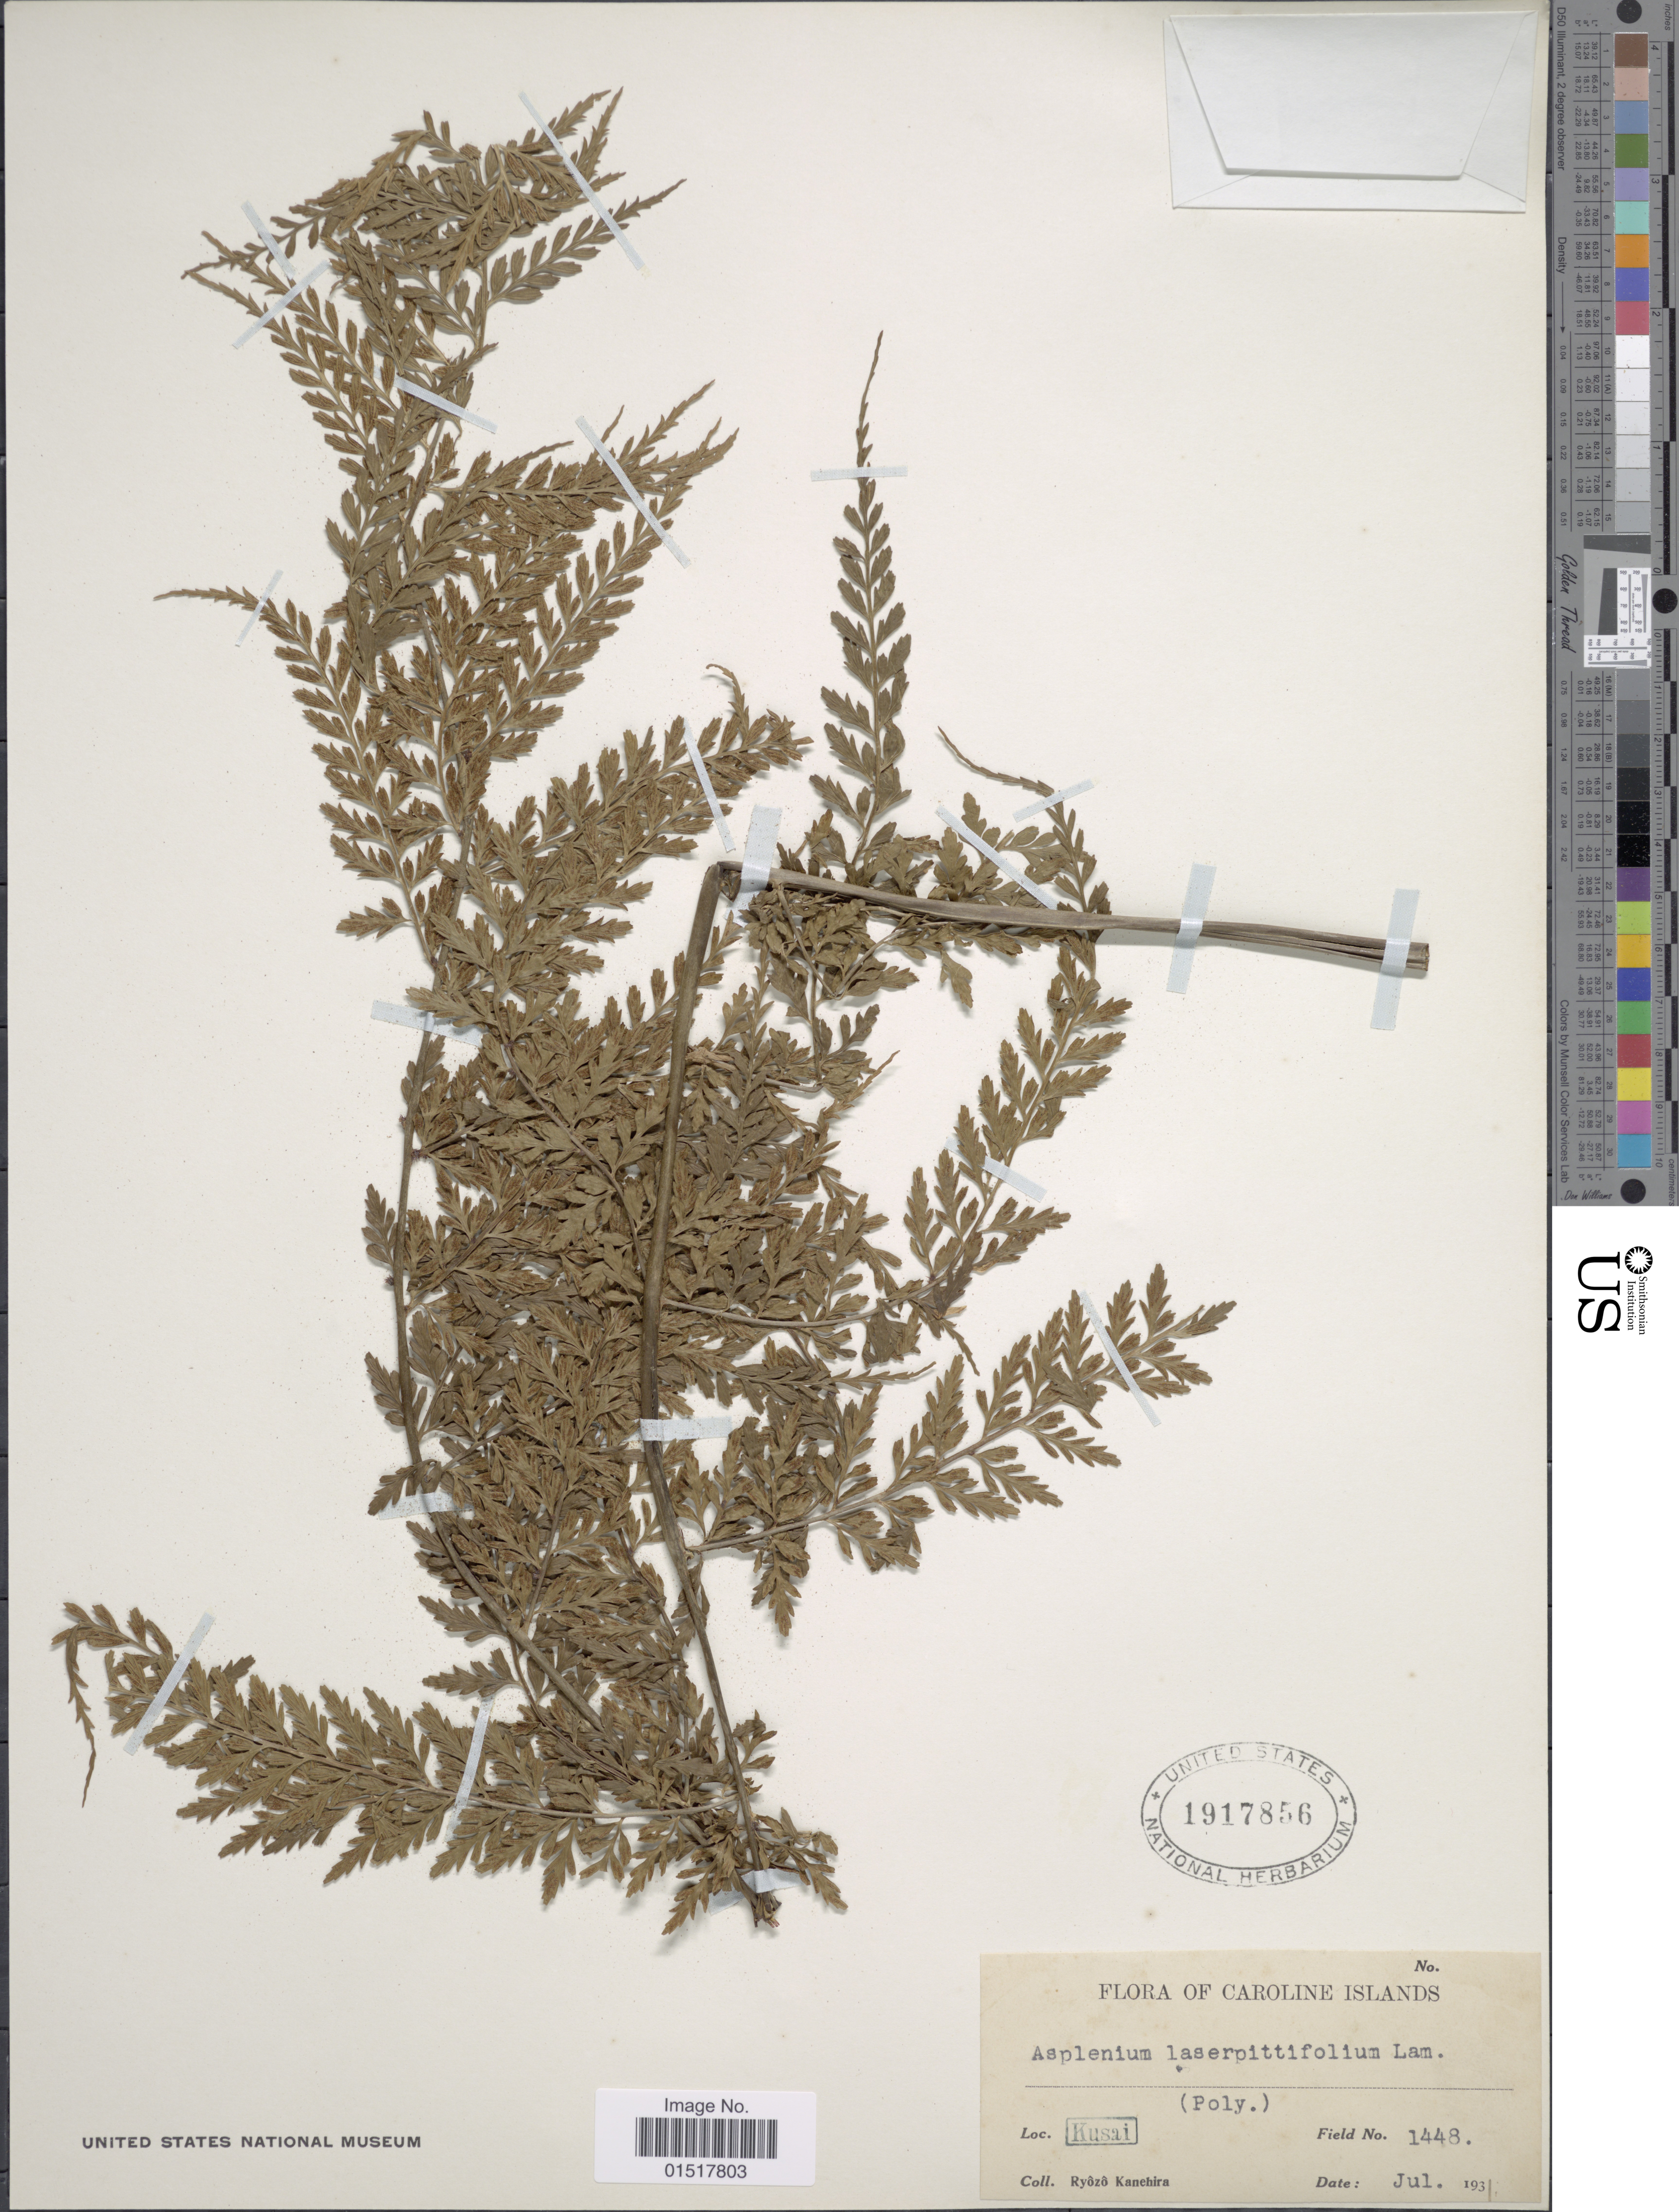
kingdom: Plantae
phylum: Tracheophyta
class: Polypodiopsida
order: Polypodiales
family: Aspleniaceae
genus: Asplenium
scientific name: Asplenium laserpitiifolium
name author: Lam.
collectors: R. Kanehira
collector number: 1448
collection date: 1931-07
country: Micronesia, Federated States of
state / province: Kosrae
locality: Caroline Islands. Kusai.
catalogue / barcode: US 1917856